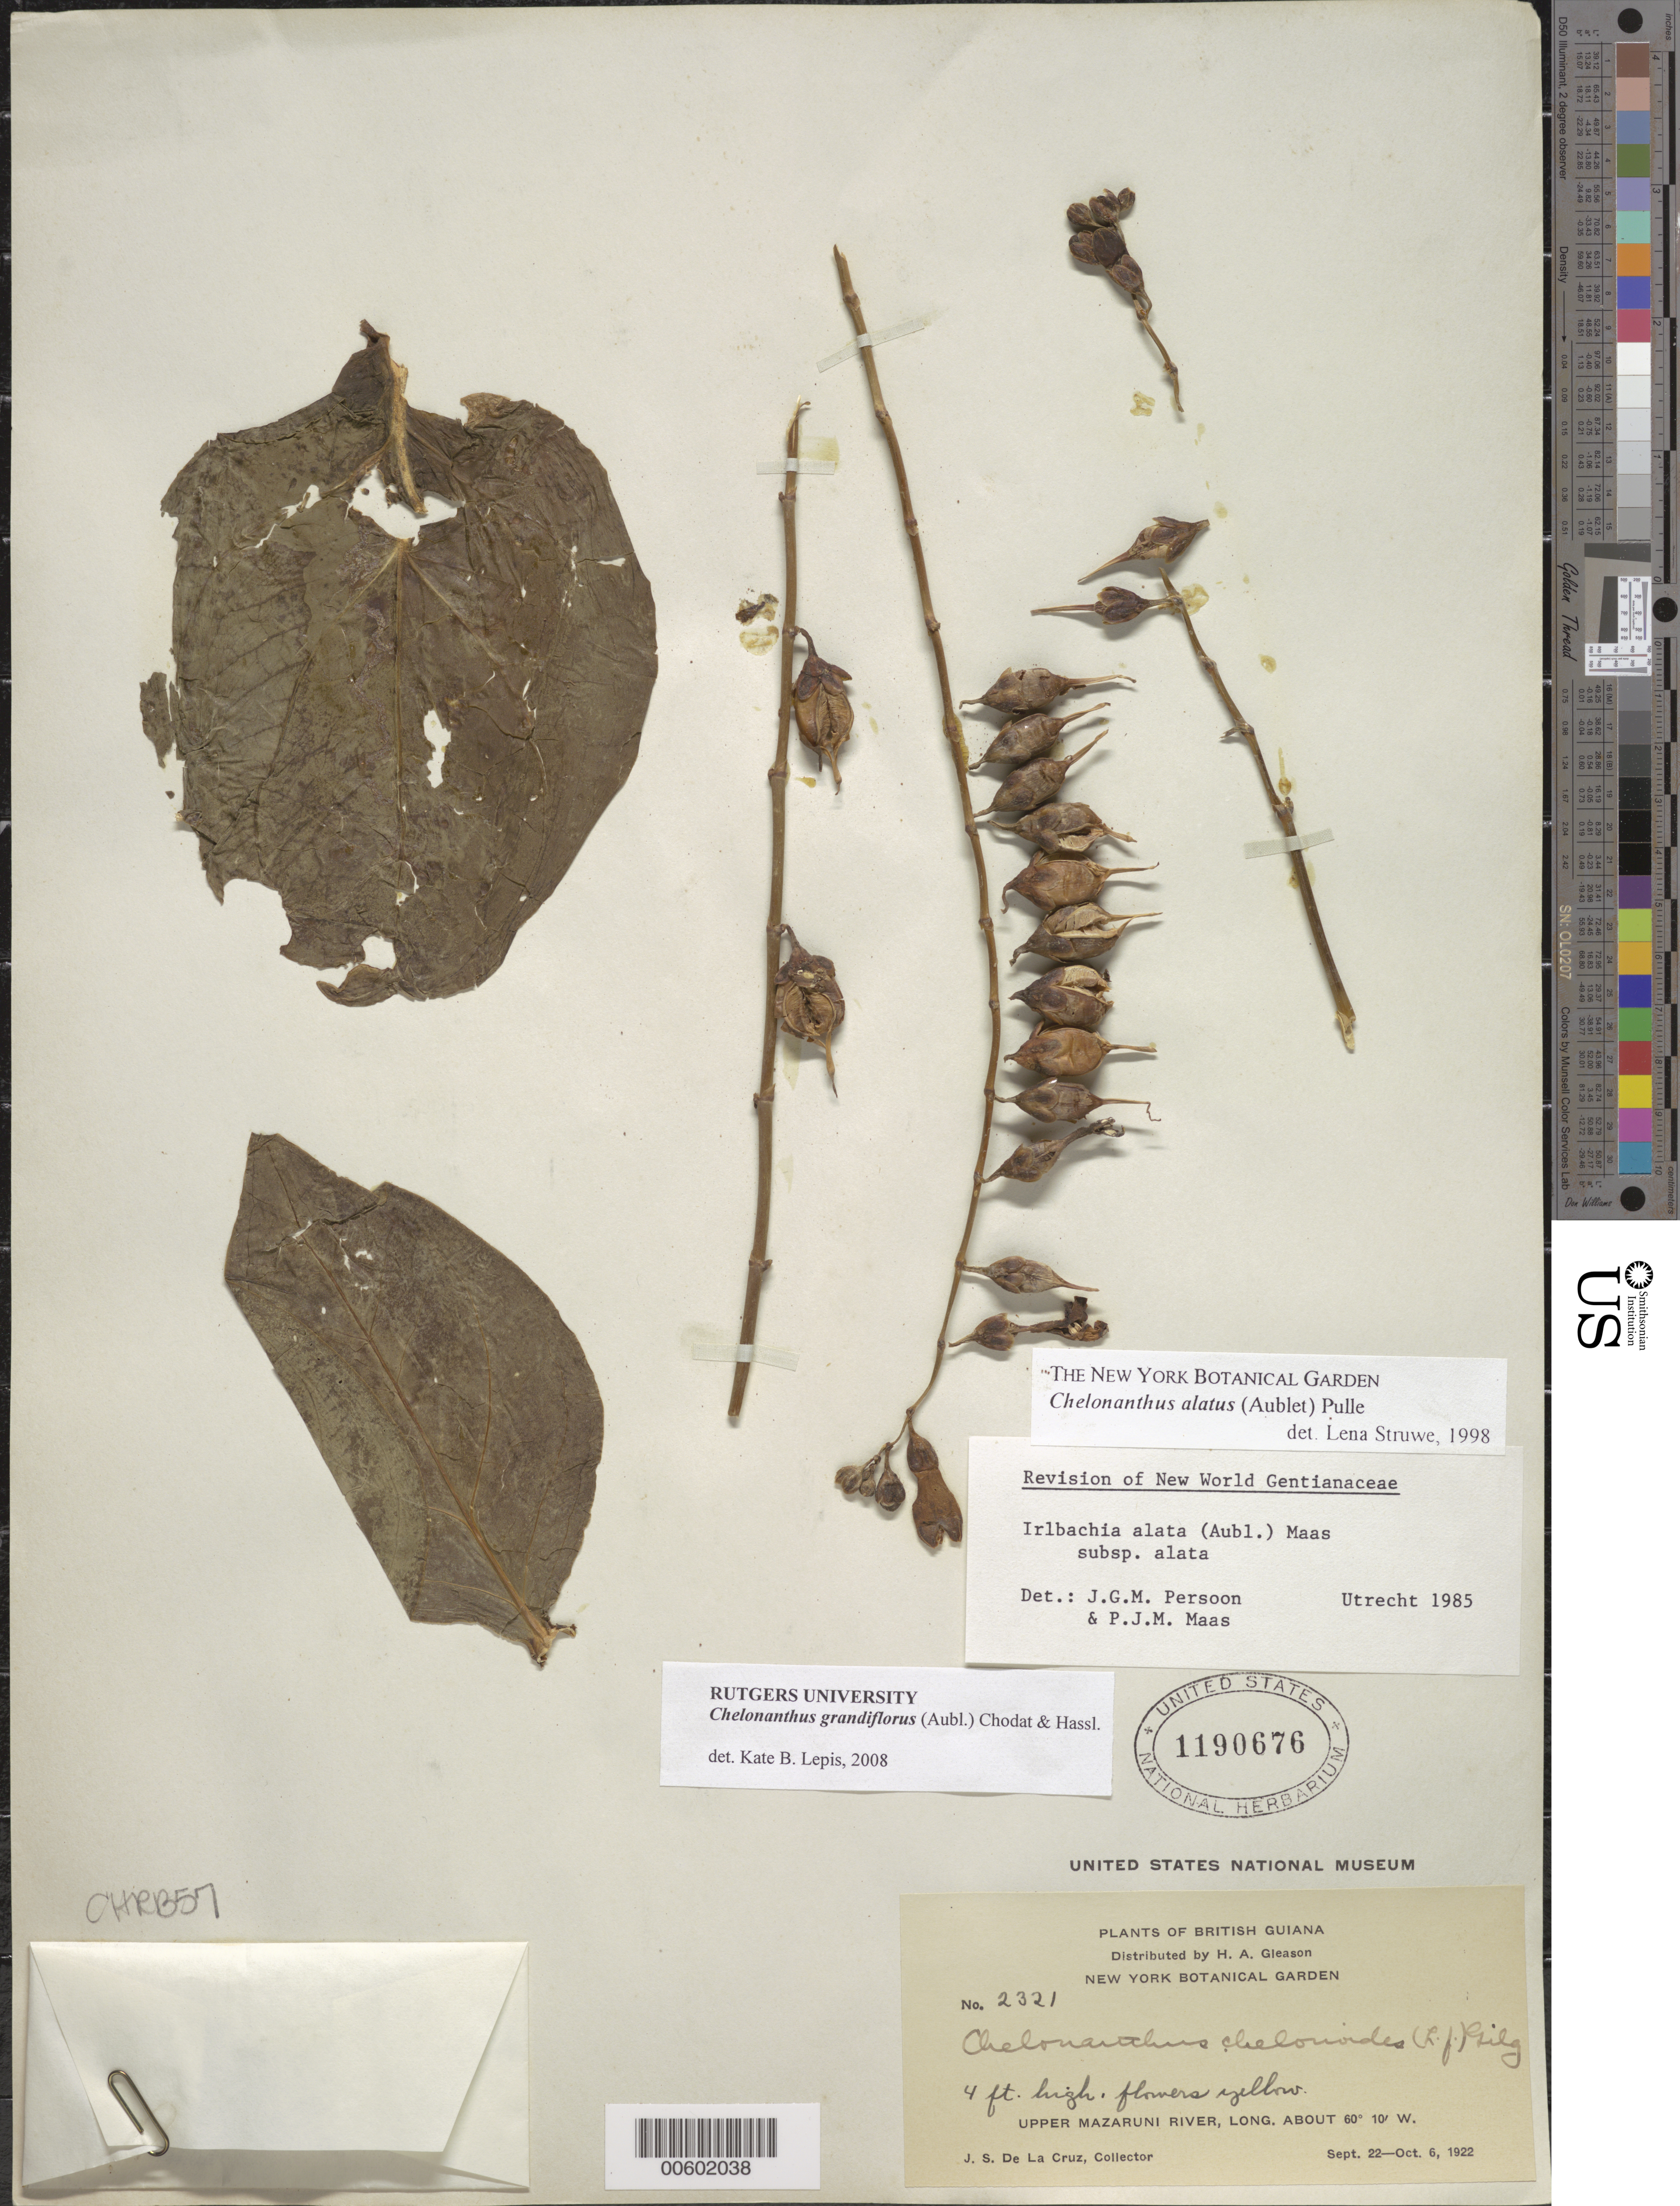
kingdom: Plantae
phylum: Tracheophyta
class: Magnoliopsida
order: Gentianales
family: Gentianaceae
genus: Chelonanthus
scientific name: Chelonanthus grandiflorus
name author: (Aubl.) Chodat & Hassl.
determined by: Lepis, Kate B.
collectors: J. S. de la Cruz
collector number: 2321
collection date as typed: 22-Sep-22 to 6-Oct-22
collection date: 1922-09-22/1922-10-06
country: Guyana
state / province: Cuyuni-Mazaruni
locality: Upper Mazaruni R.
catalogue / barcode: US 1190676